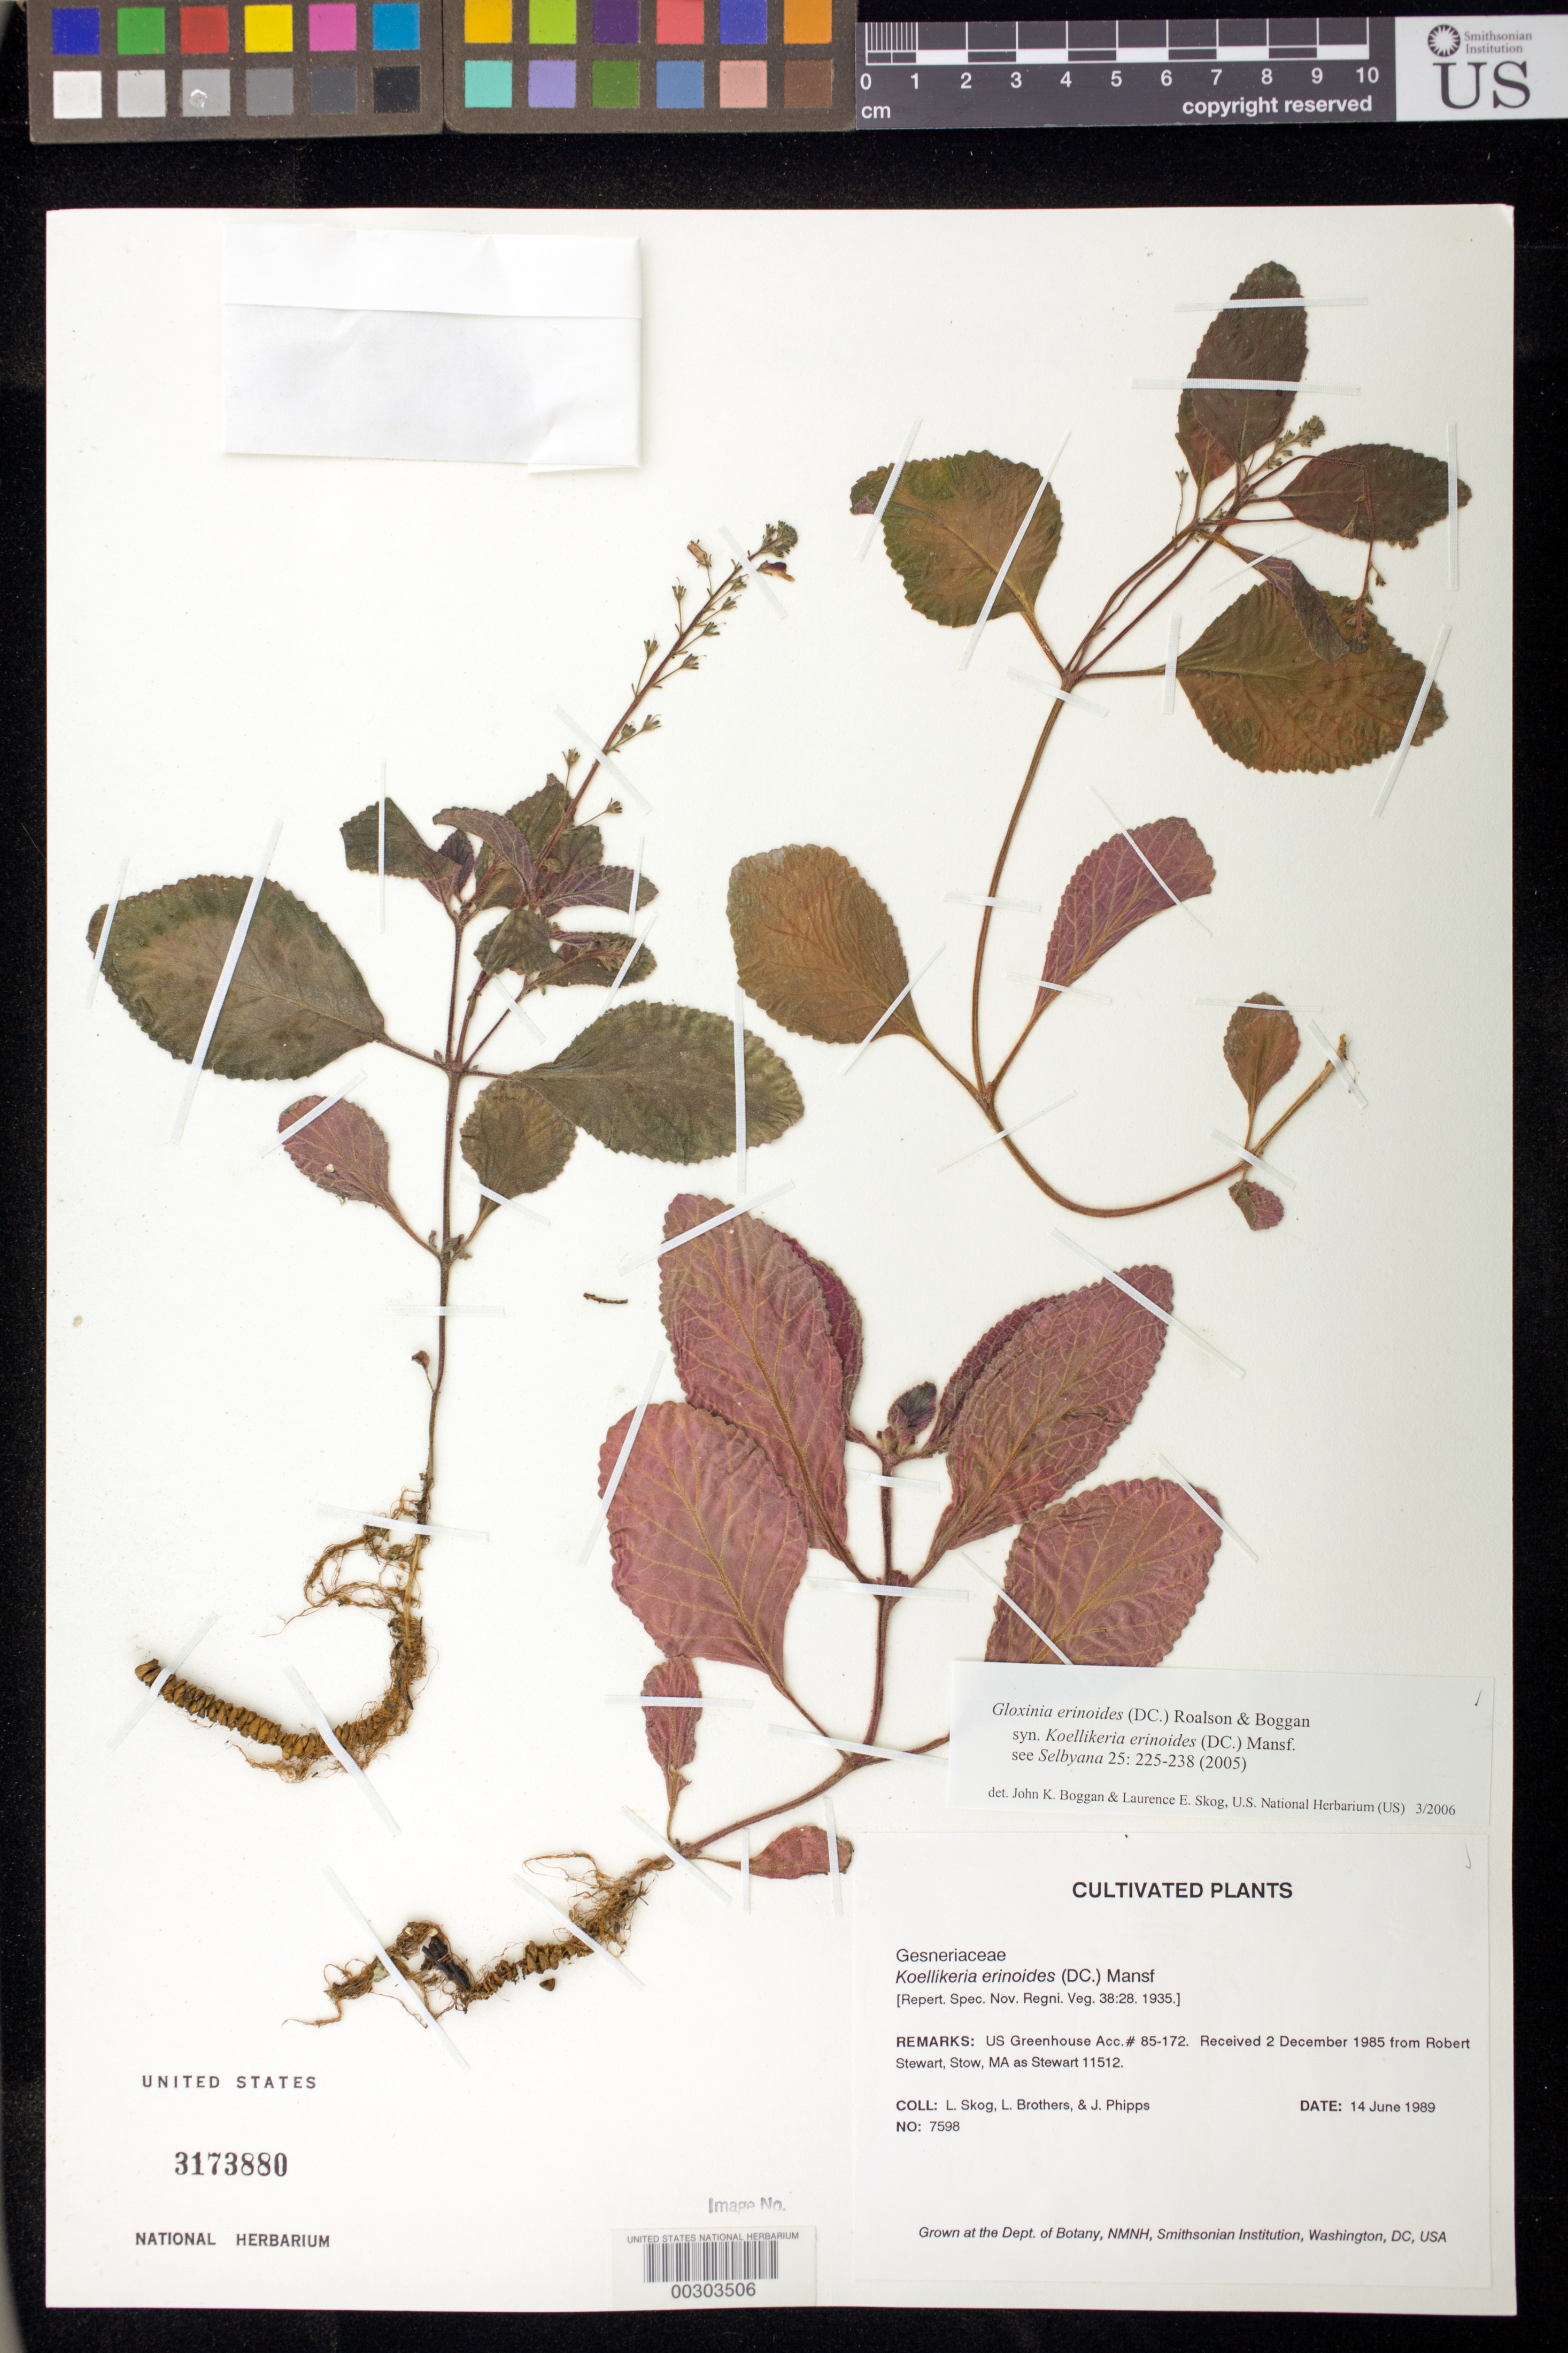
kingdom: Plantae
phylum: Tracheophyta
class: Magnoliopsida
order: Lamiales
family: Gesneriaceae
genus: Gloxinia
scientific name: Gloxinia erinoides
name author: (DC.) Roalson & Boggan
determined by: Boggan, J. K.; Skog, L. E.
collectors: L. E. Skog, L. E. Brothers & J. Phipps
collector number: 7598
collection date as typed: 14 Jun 1989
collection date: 1989-06-14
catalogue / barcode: US 3173880